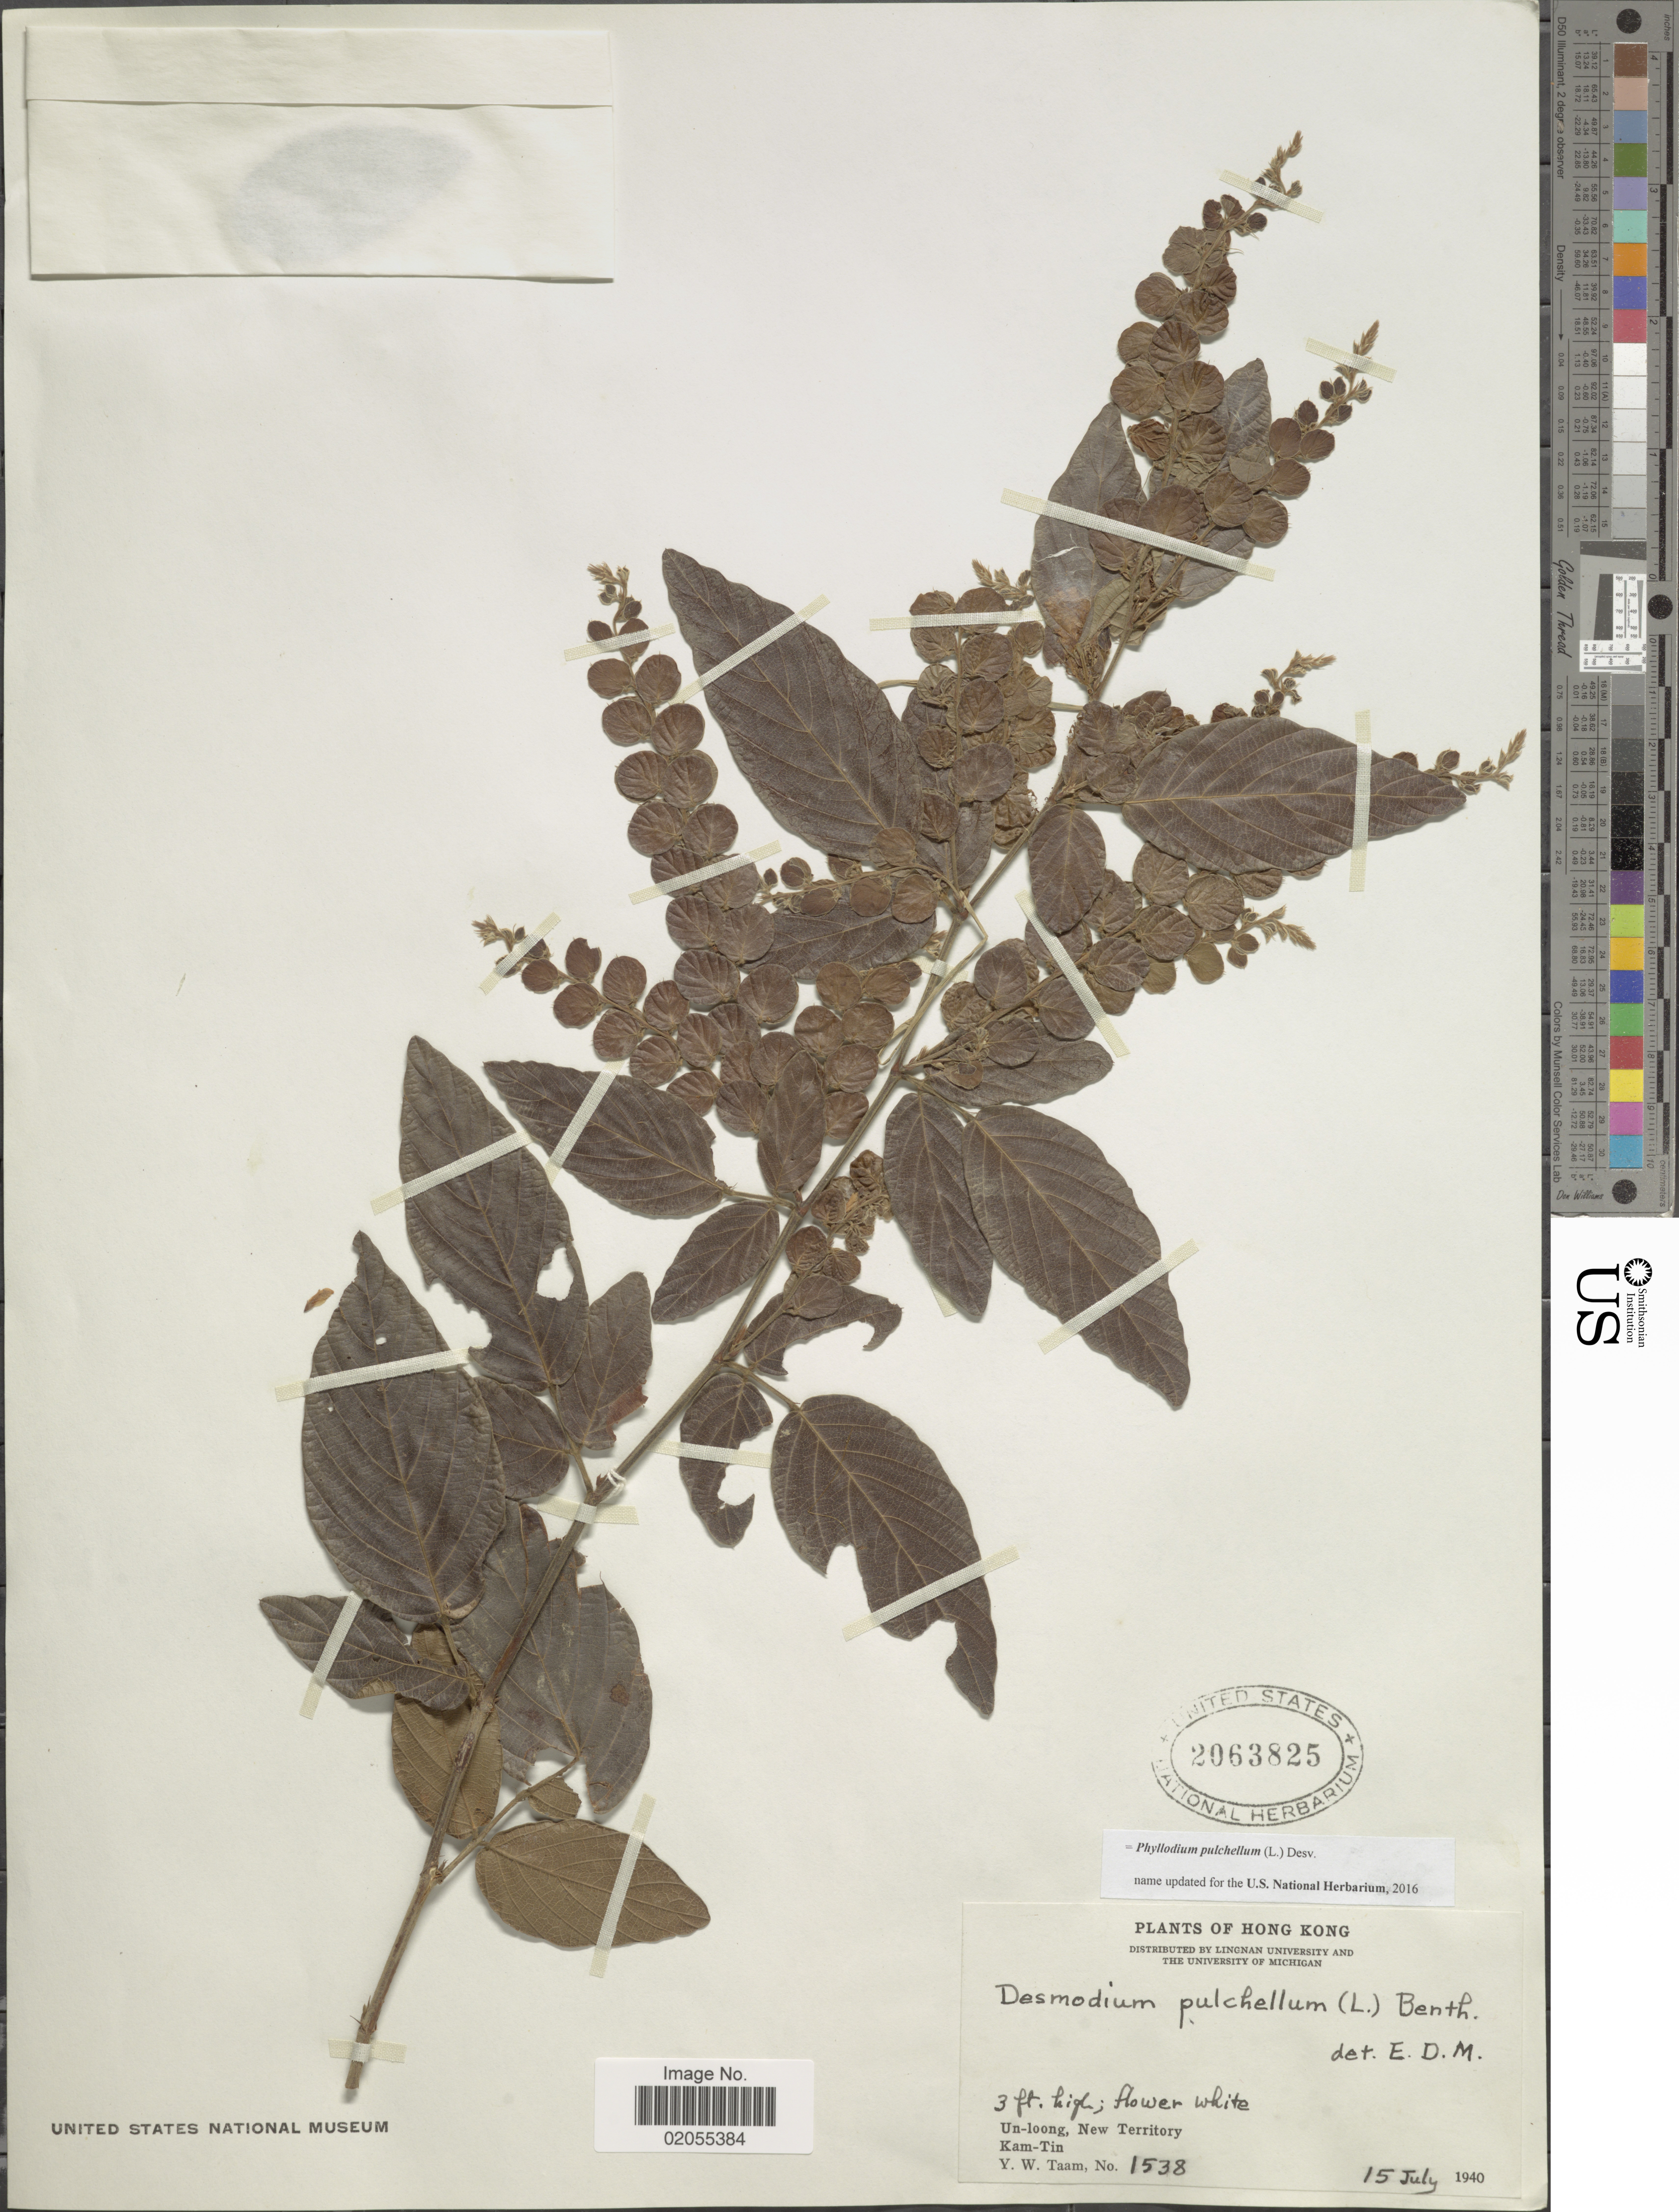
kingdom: Plantae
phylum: Tracheophyta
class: Magnoliopsida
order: Fabales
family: Fabaceae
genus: Phyllodium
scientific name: Phyllodium pulchellum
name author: (L.) Desv.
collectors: Y. W. Taam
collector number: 1538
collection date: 1940-07-15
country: China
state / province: Hong Kong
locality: Un-Loon, New Territory, Kam-Tin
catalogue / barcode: US 2063825